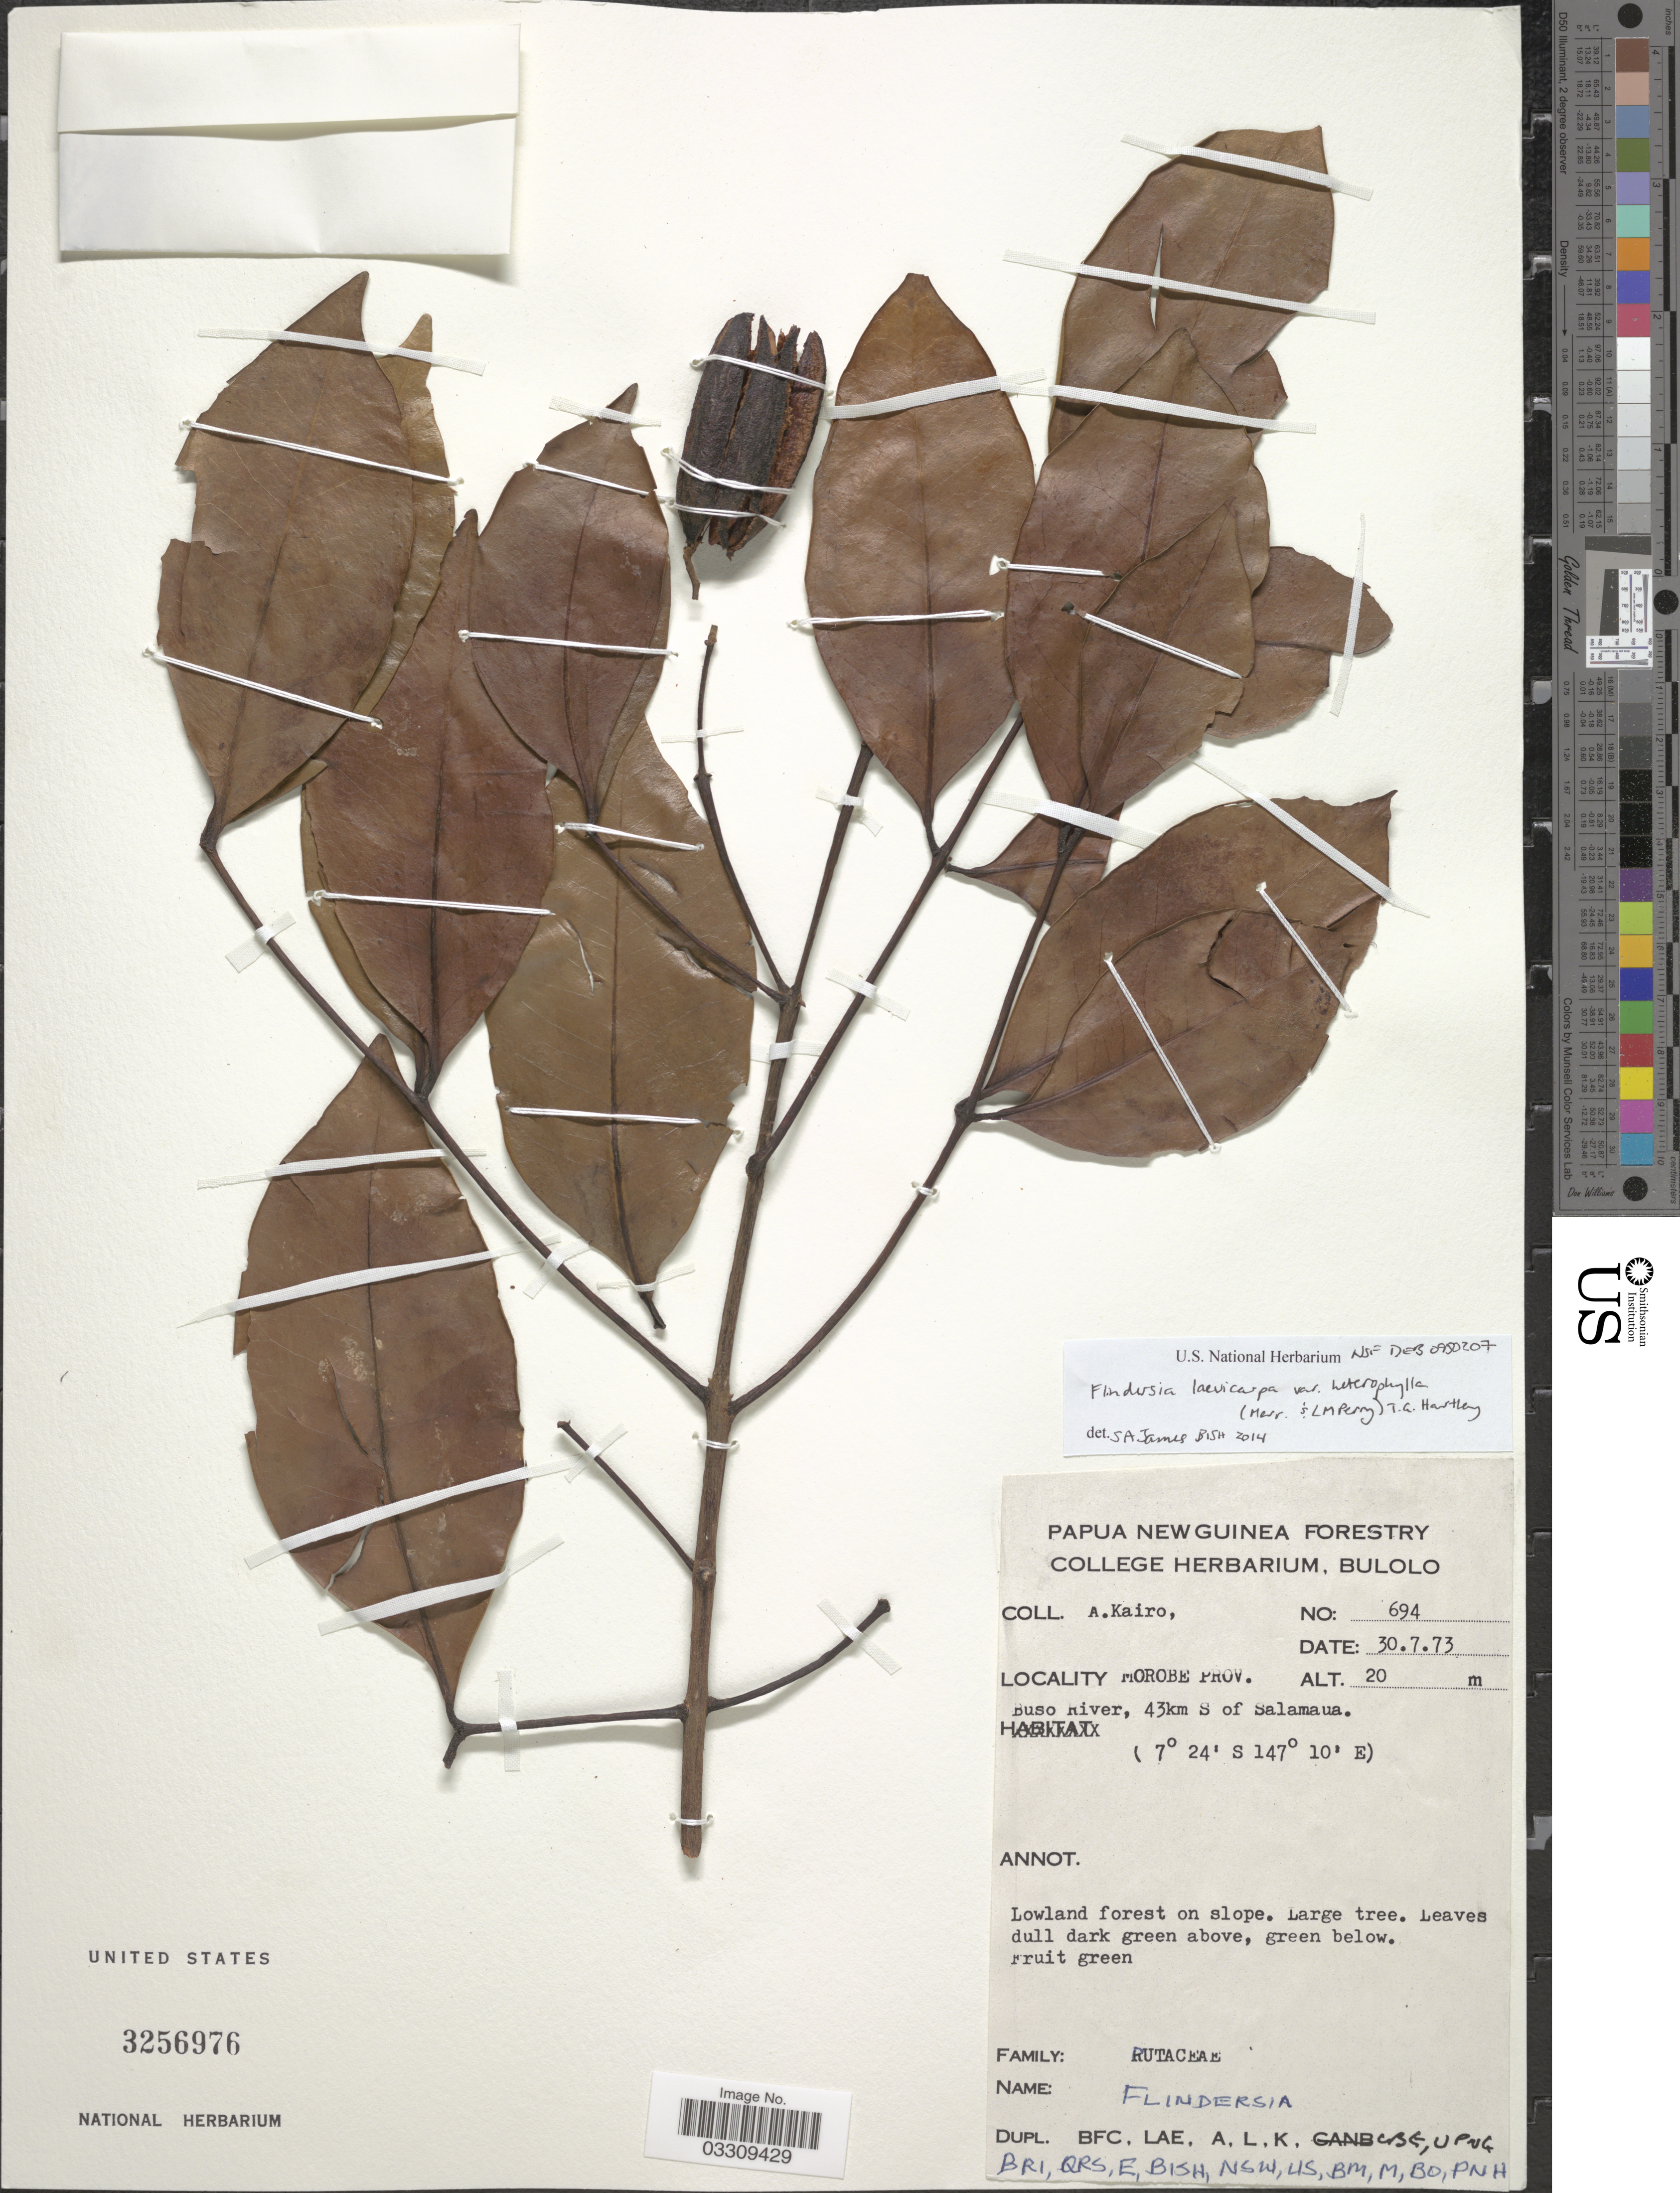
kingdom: Plantae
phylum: Tracheophyta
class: Magnoliopsida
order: Sapindales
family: Rutaceae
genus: Flindersia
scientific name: Flindersia laevicarpa var. heterophylla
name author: (Merr. & L.M. Perry) T.G. Hartley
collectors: A. Kairo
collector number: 694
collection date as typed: Transcribed d/m/y: 30/7/73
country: Papua New Guinea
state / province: Morobe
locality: Papua New Guinea. Buso River, 43km S of Salamaua.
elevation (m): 20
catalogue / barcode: US 3256976